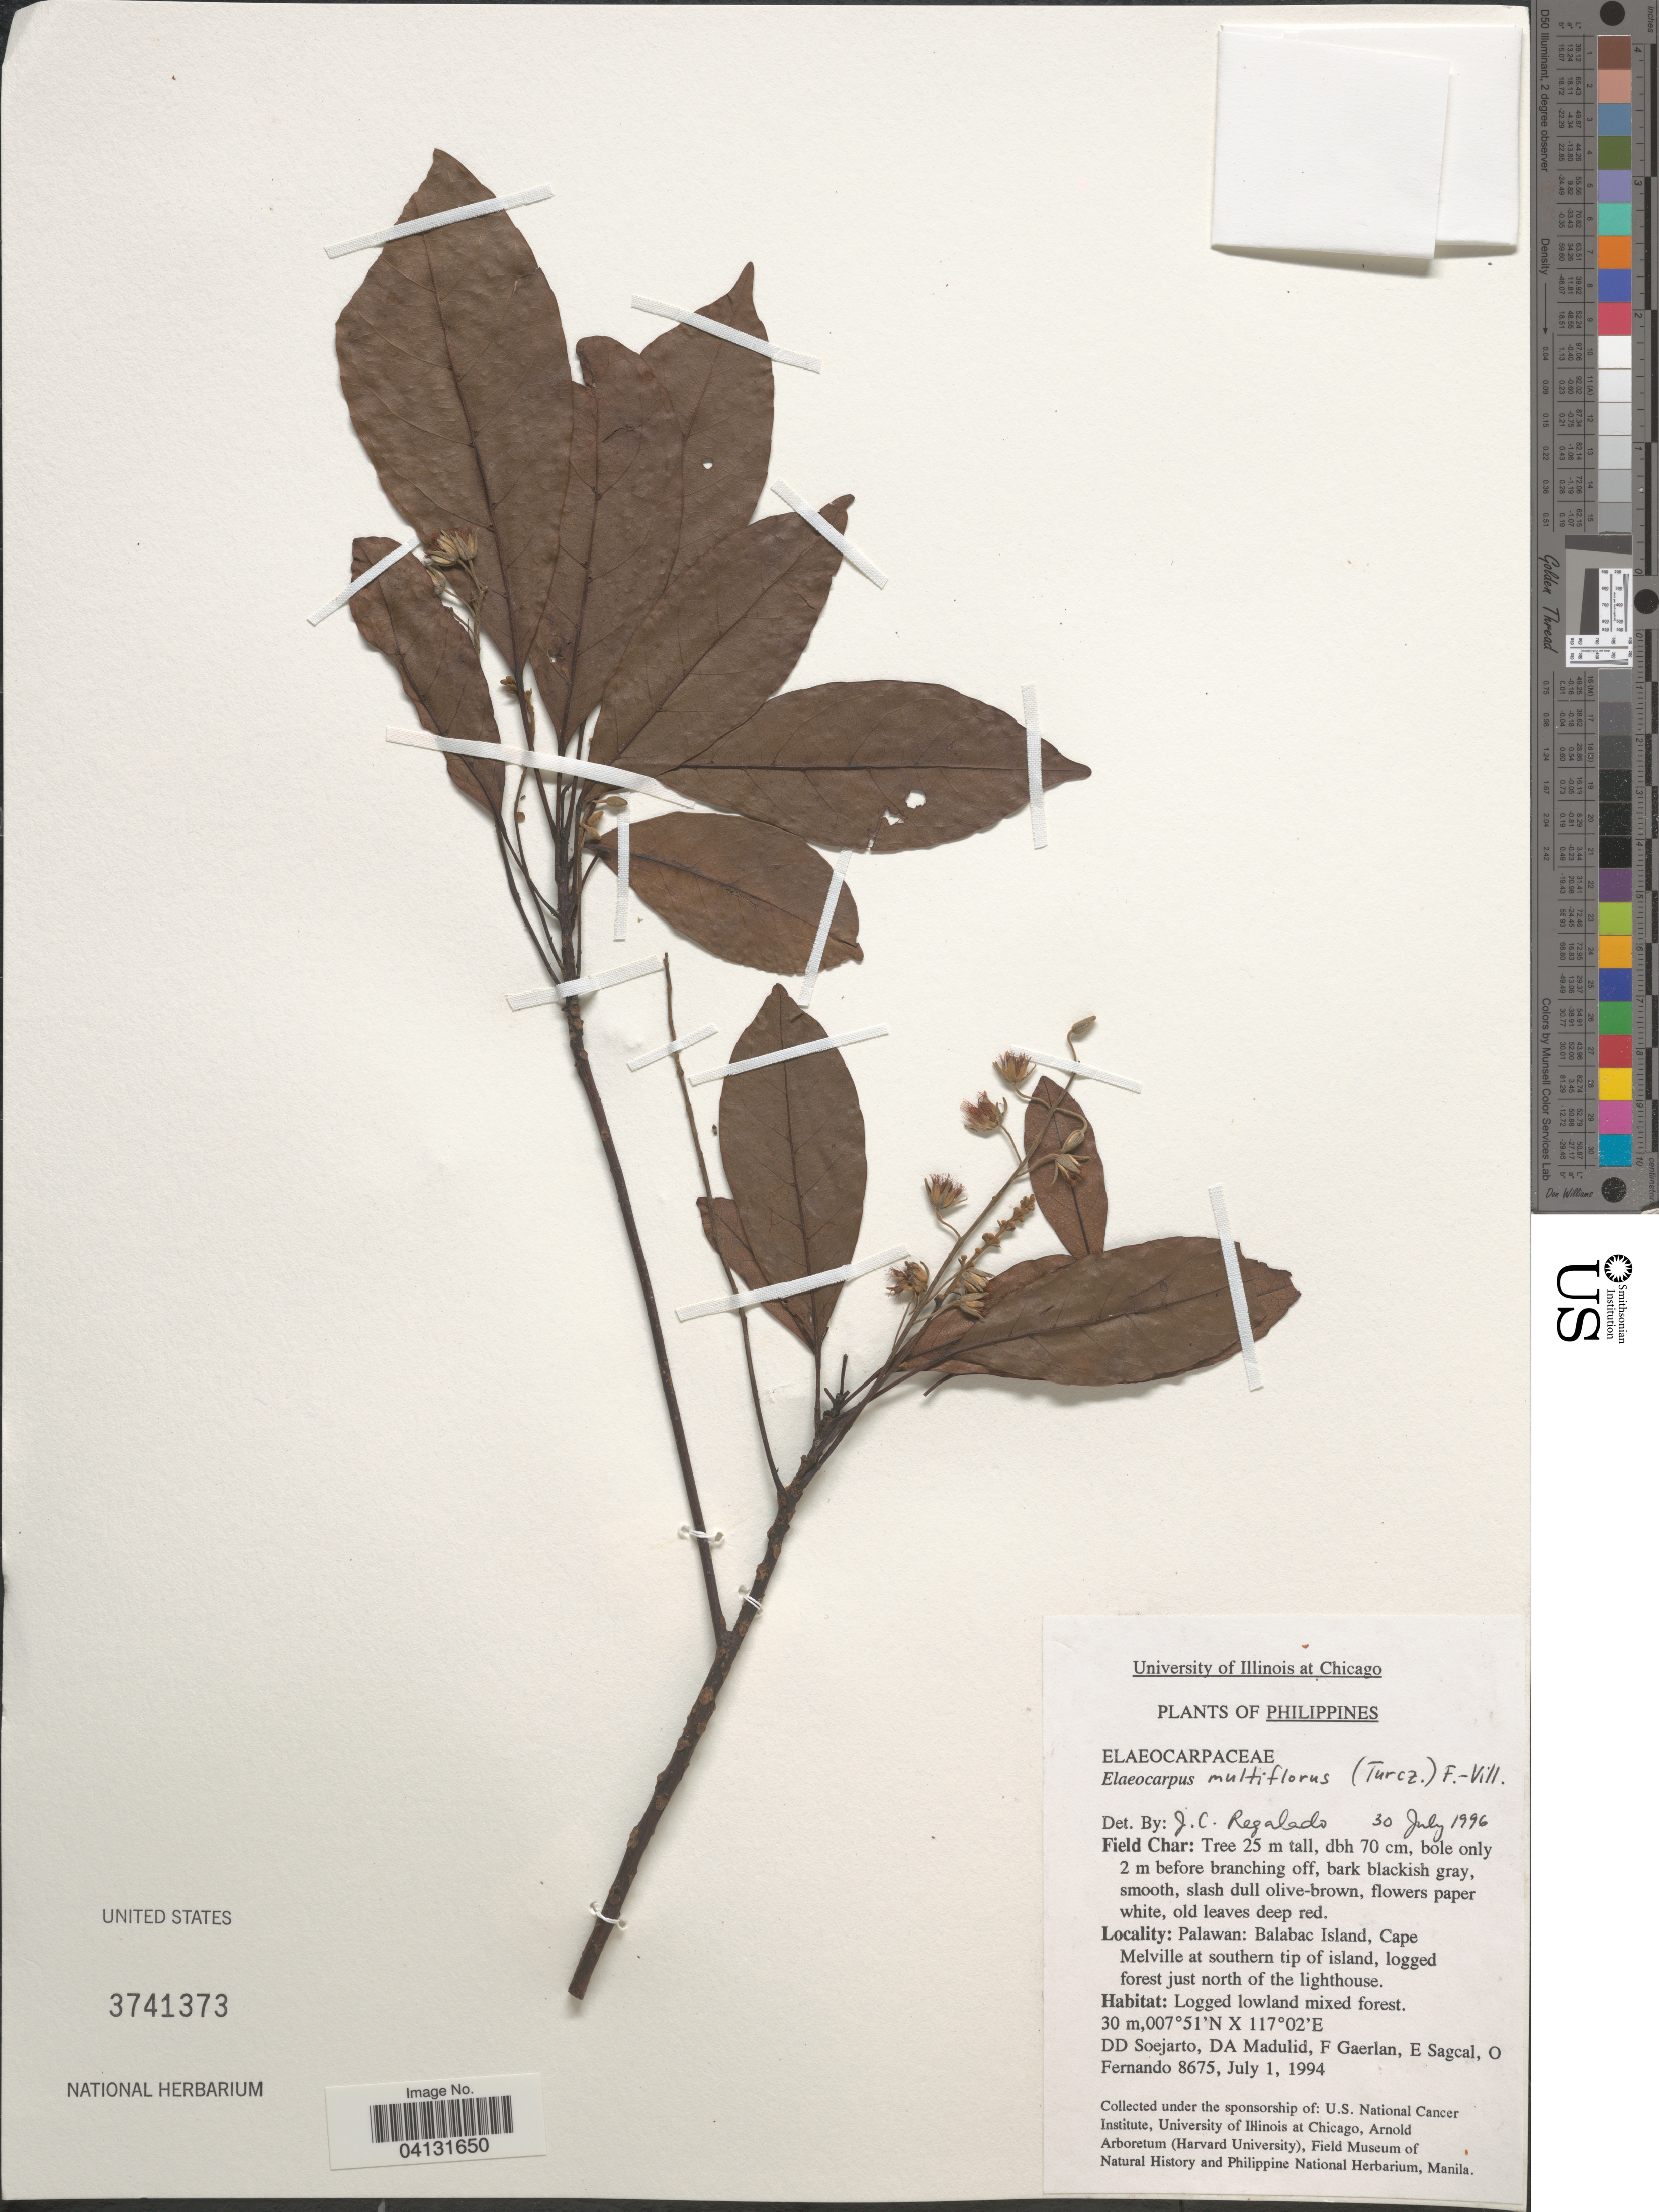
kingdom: Plantae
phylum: Tracheophyta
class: Magnoliopsida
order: Oxalidales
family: Elaeocarpaceae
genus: Elaeocarpus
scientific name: Elaeocarpus multiflorus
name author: (Turcz.) Fern.-Vill.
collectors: D. Madulid, F. Gaerlan, E. Sagcal & O. Fernando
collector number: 8675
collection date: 1994-07-01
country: Philippines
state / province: Mimaropa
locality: Palawan: Balabac Island, Cape Melville at southern tip of island, logged forest just north of the lighthouse.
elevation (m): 30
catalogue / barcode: US 3741373